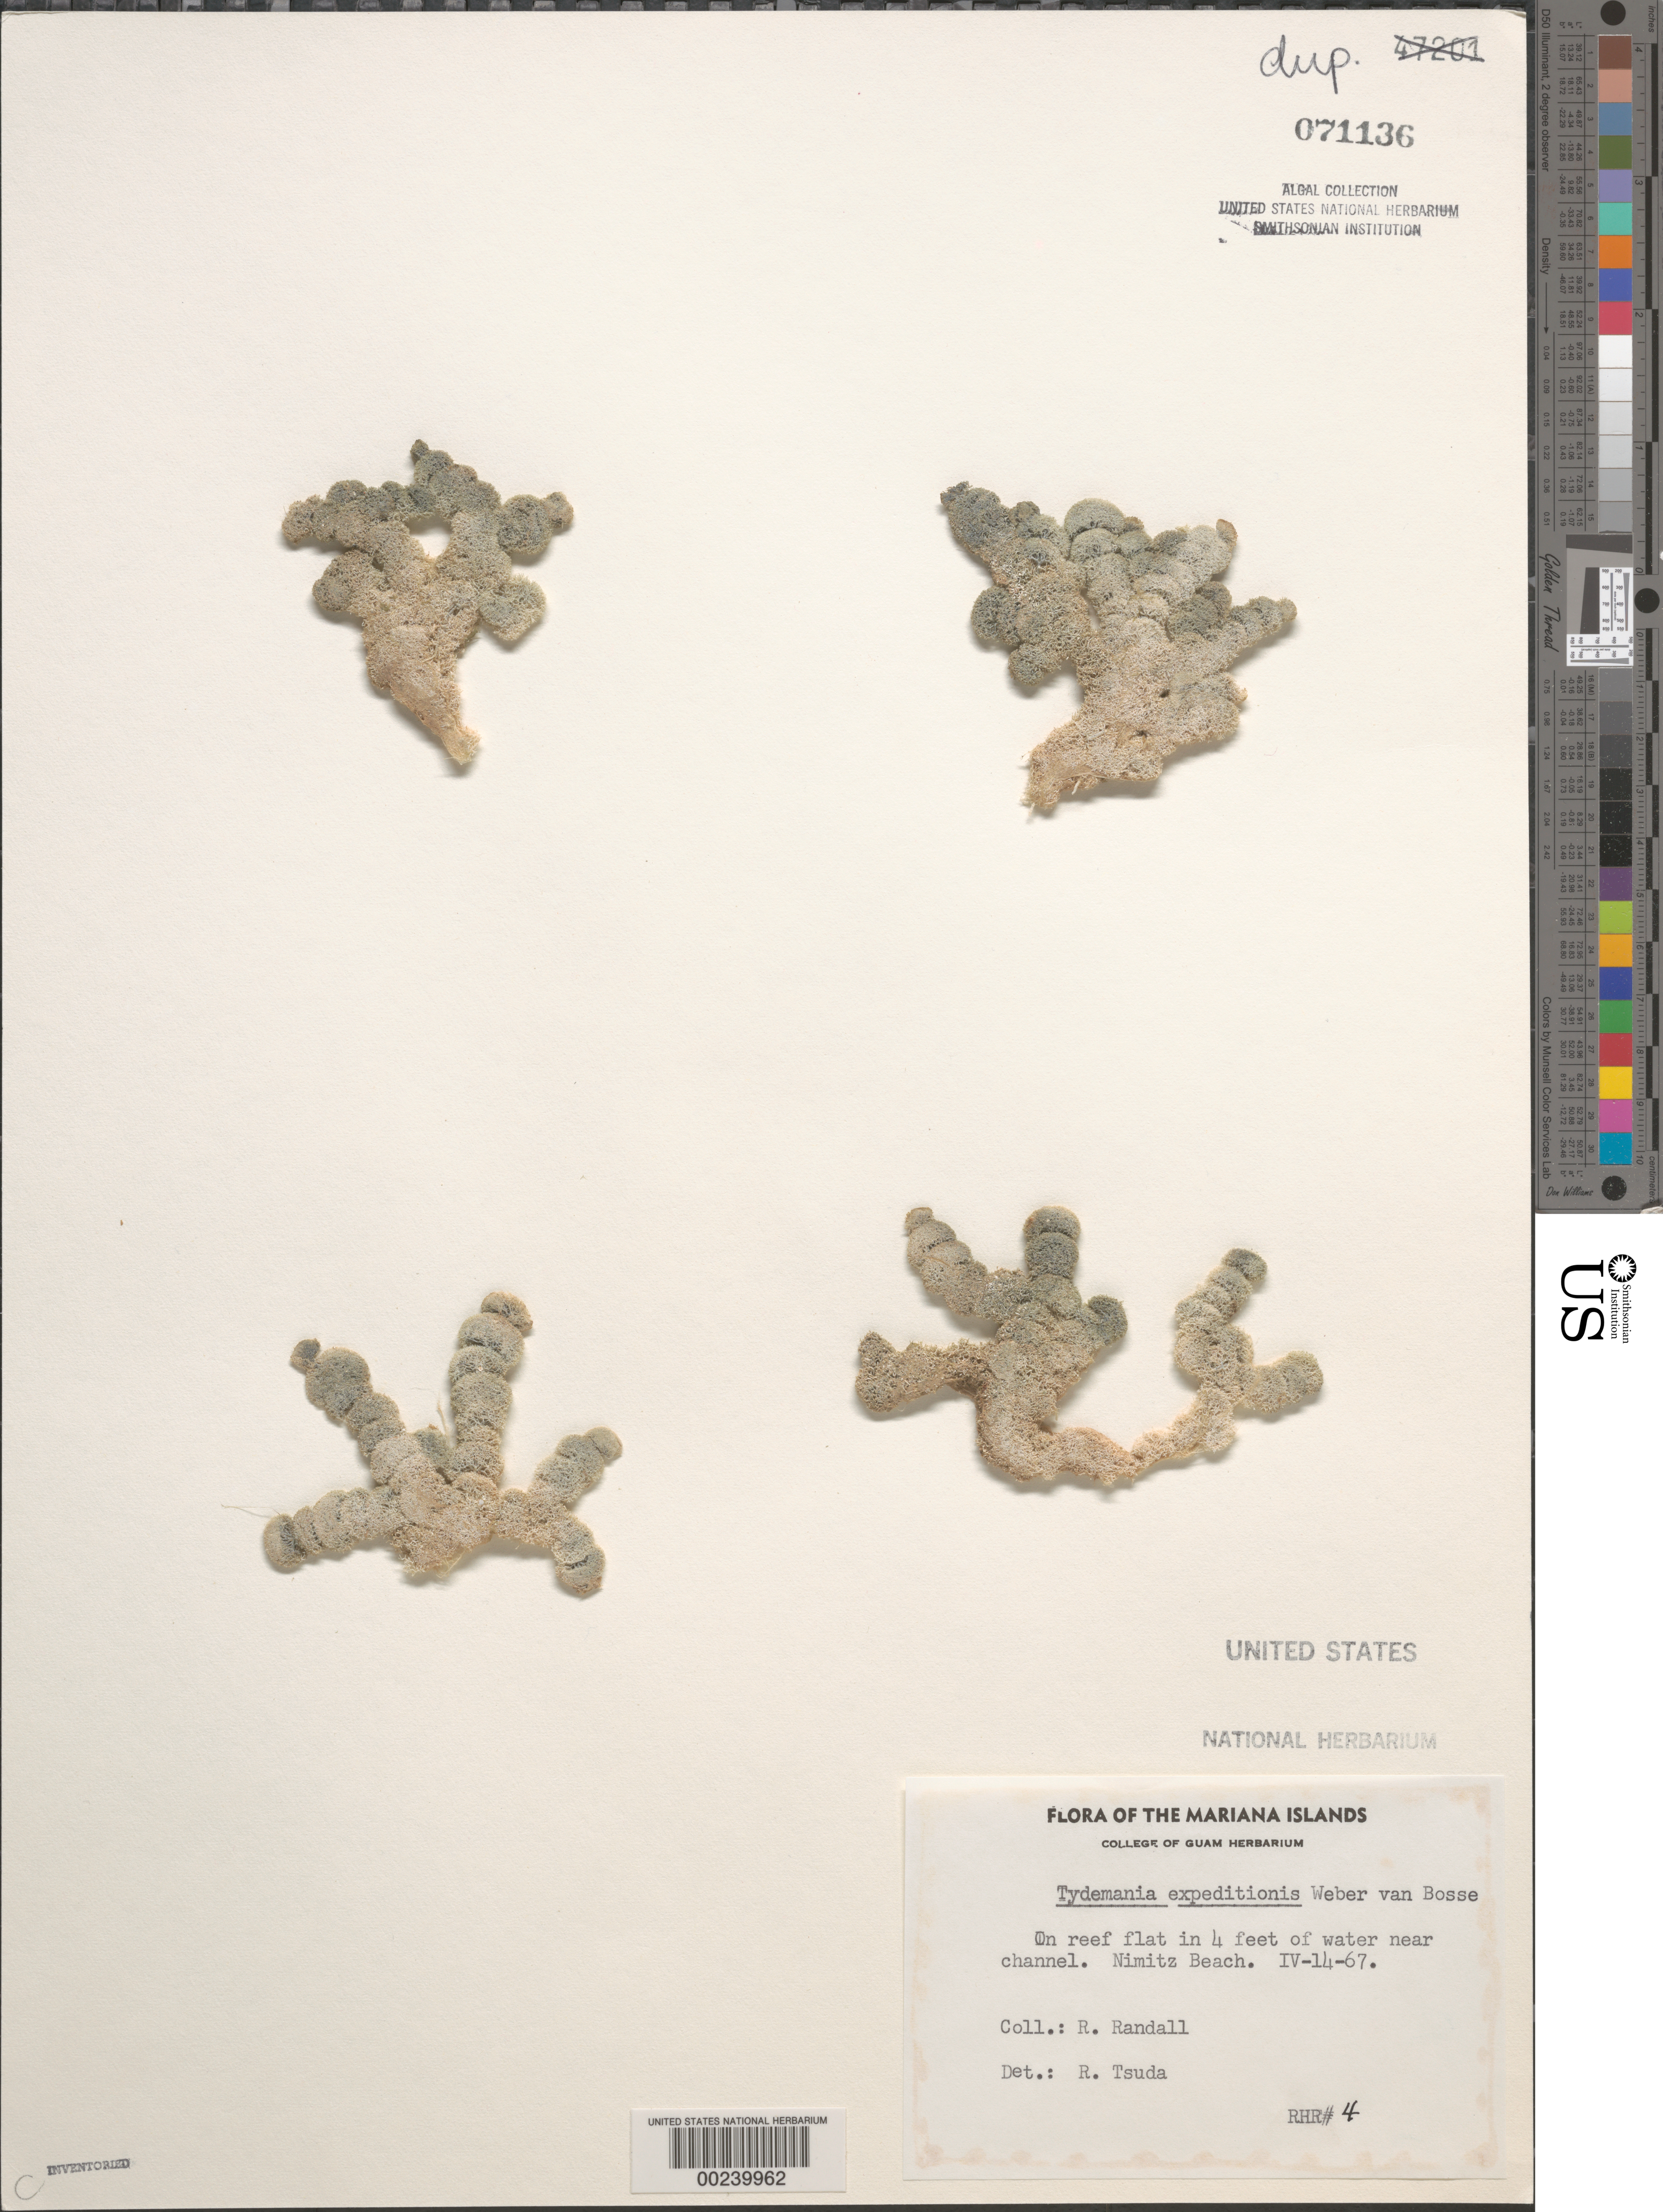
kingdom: Plantae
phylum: Chlorophyta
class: Ulvophyceae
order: Bryopsidales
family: Udoteaceae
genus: Tydemania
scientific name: Tydemania expeditionis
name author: Weber Bosse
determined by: Tsuda, R. T.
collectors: R. Randall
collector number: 4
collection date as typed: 14 Apr 1967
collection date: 1967-04-14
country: Guam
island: Guam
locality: Nimitz Beach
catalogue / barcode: US 71136